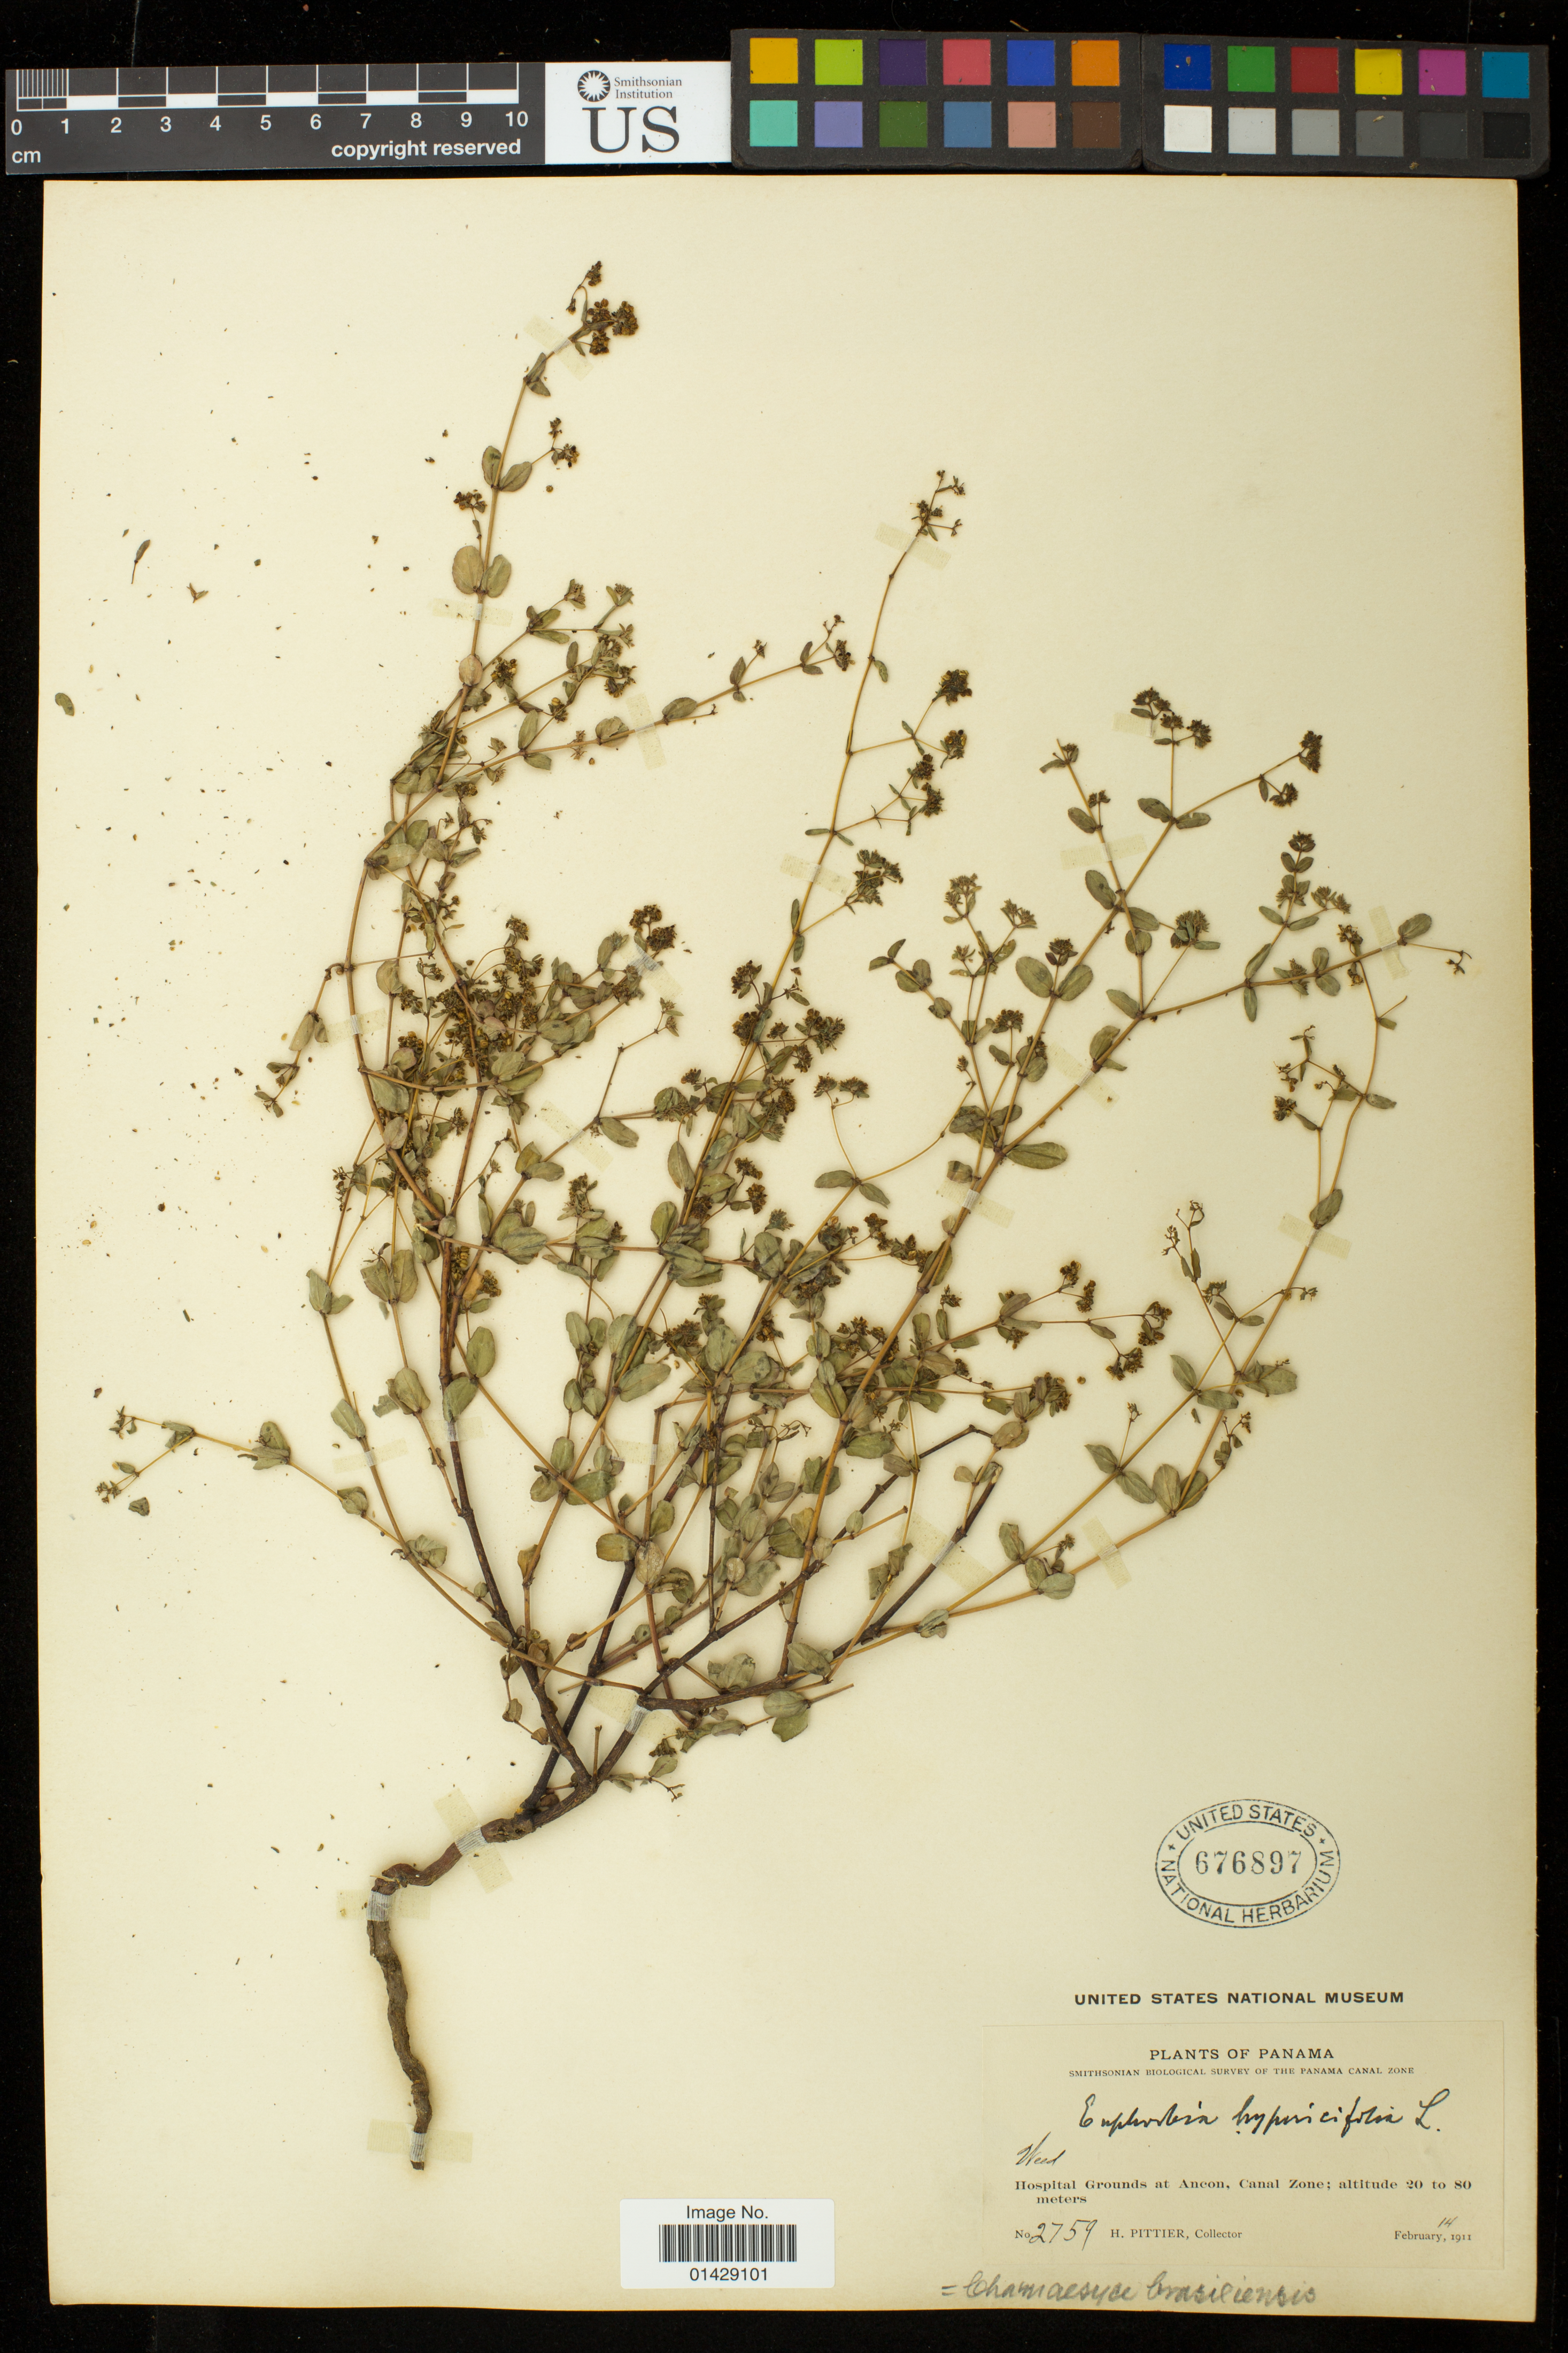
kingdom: Plantae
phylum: Tracheophyta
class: Magnoliopsida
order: Malpighiales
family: Euphorbiaceae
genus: Euphorbia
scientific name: Euphorbia hyssopifolia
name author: L.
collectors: H. F. Pittier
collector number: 2759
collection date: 1911-02-14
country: Panama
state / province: Panamá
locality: Hospital Grounds at Ancon, Canal Zone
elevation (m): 20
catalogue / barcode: US 676897